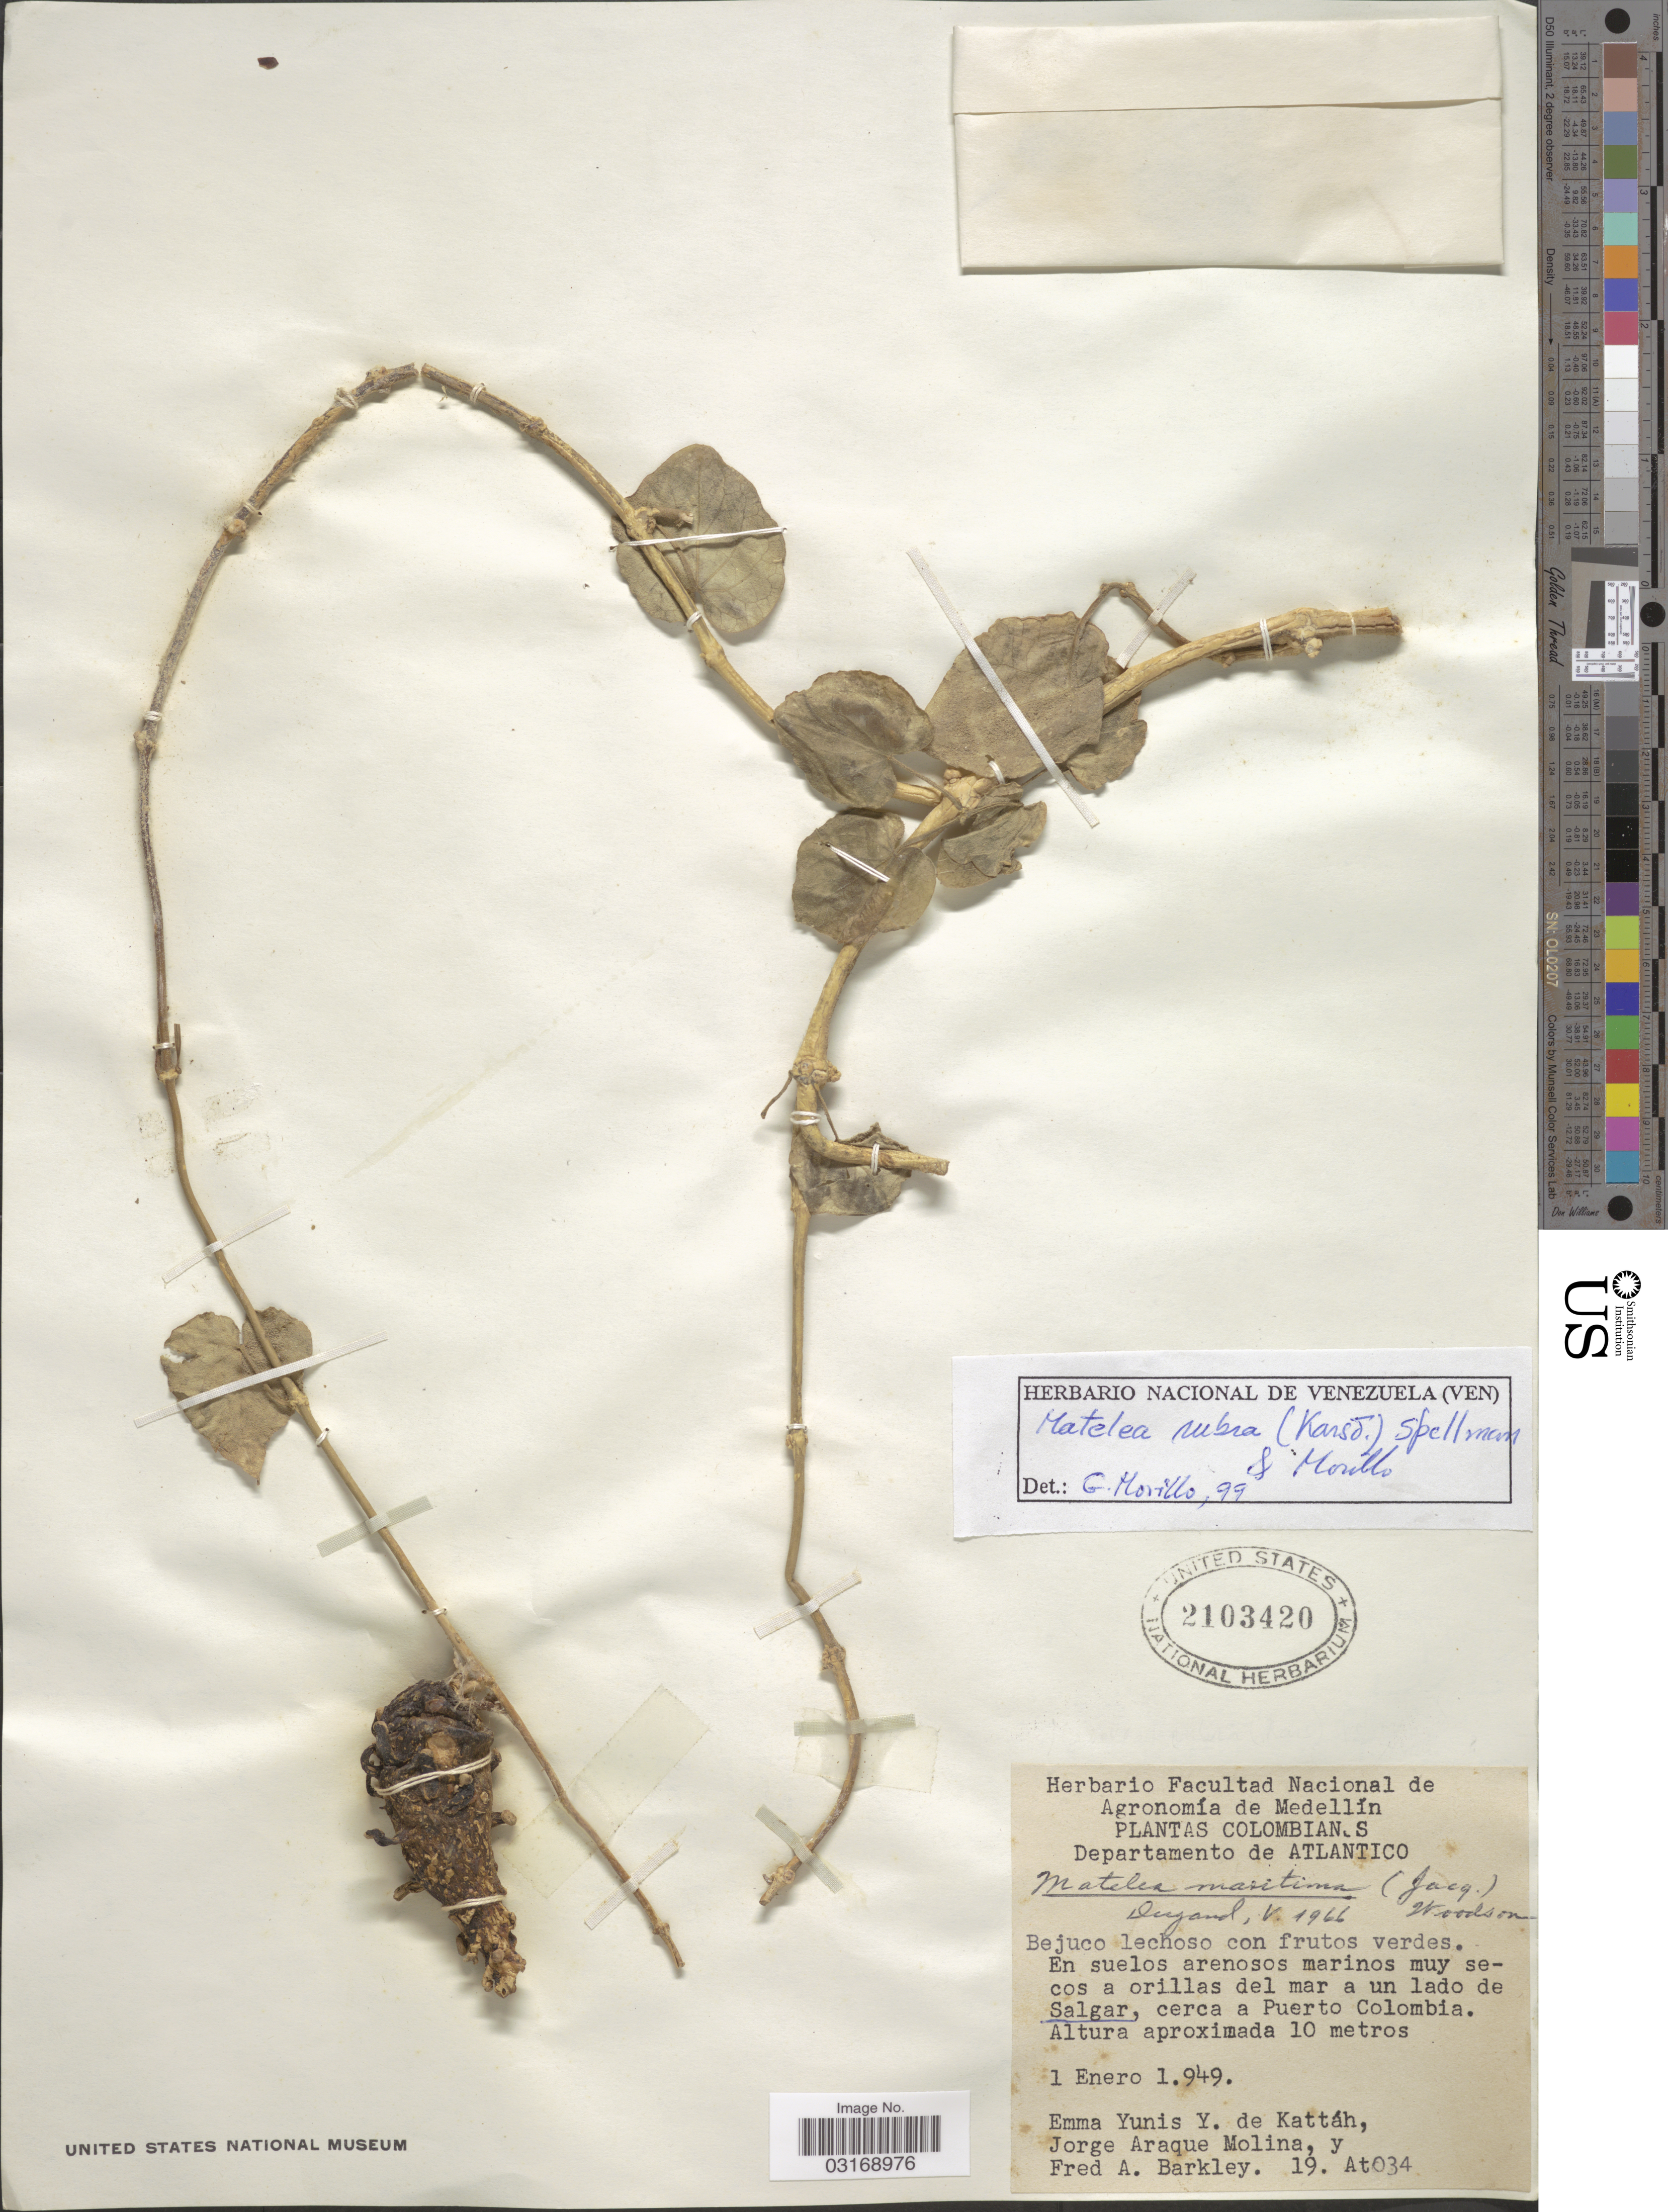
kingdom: Plantae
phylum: Tracheophyta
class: Magnoliopsida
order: Gentianales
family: Apocynaceae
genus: Ibatia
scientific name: Ibatia rubra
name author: (H. Karst.) Morillo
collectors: E. de Kattáh, J. A. Molina & F. A. Barkley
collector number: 19.At034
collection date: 1949-01-01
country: Colombia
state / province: Atlántico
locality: Departamento del Atlantico. En suelos arenosos marinos muy secos a orillas del mar a un lado de Salgar, cerca a Puerto Colombia.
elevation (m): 10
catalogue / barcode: US 2103420